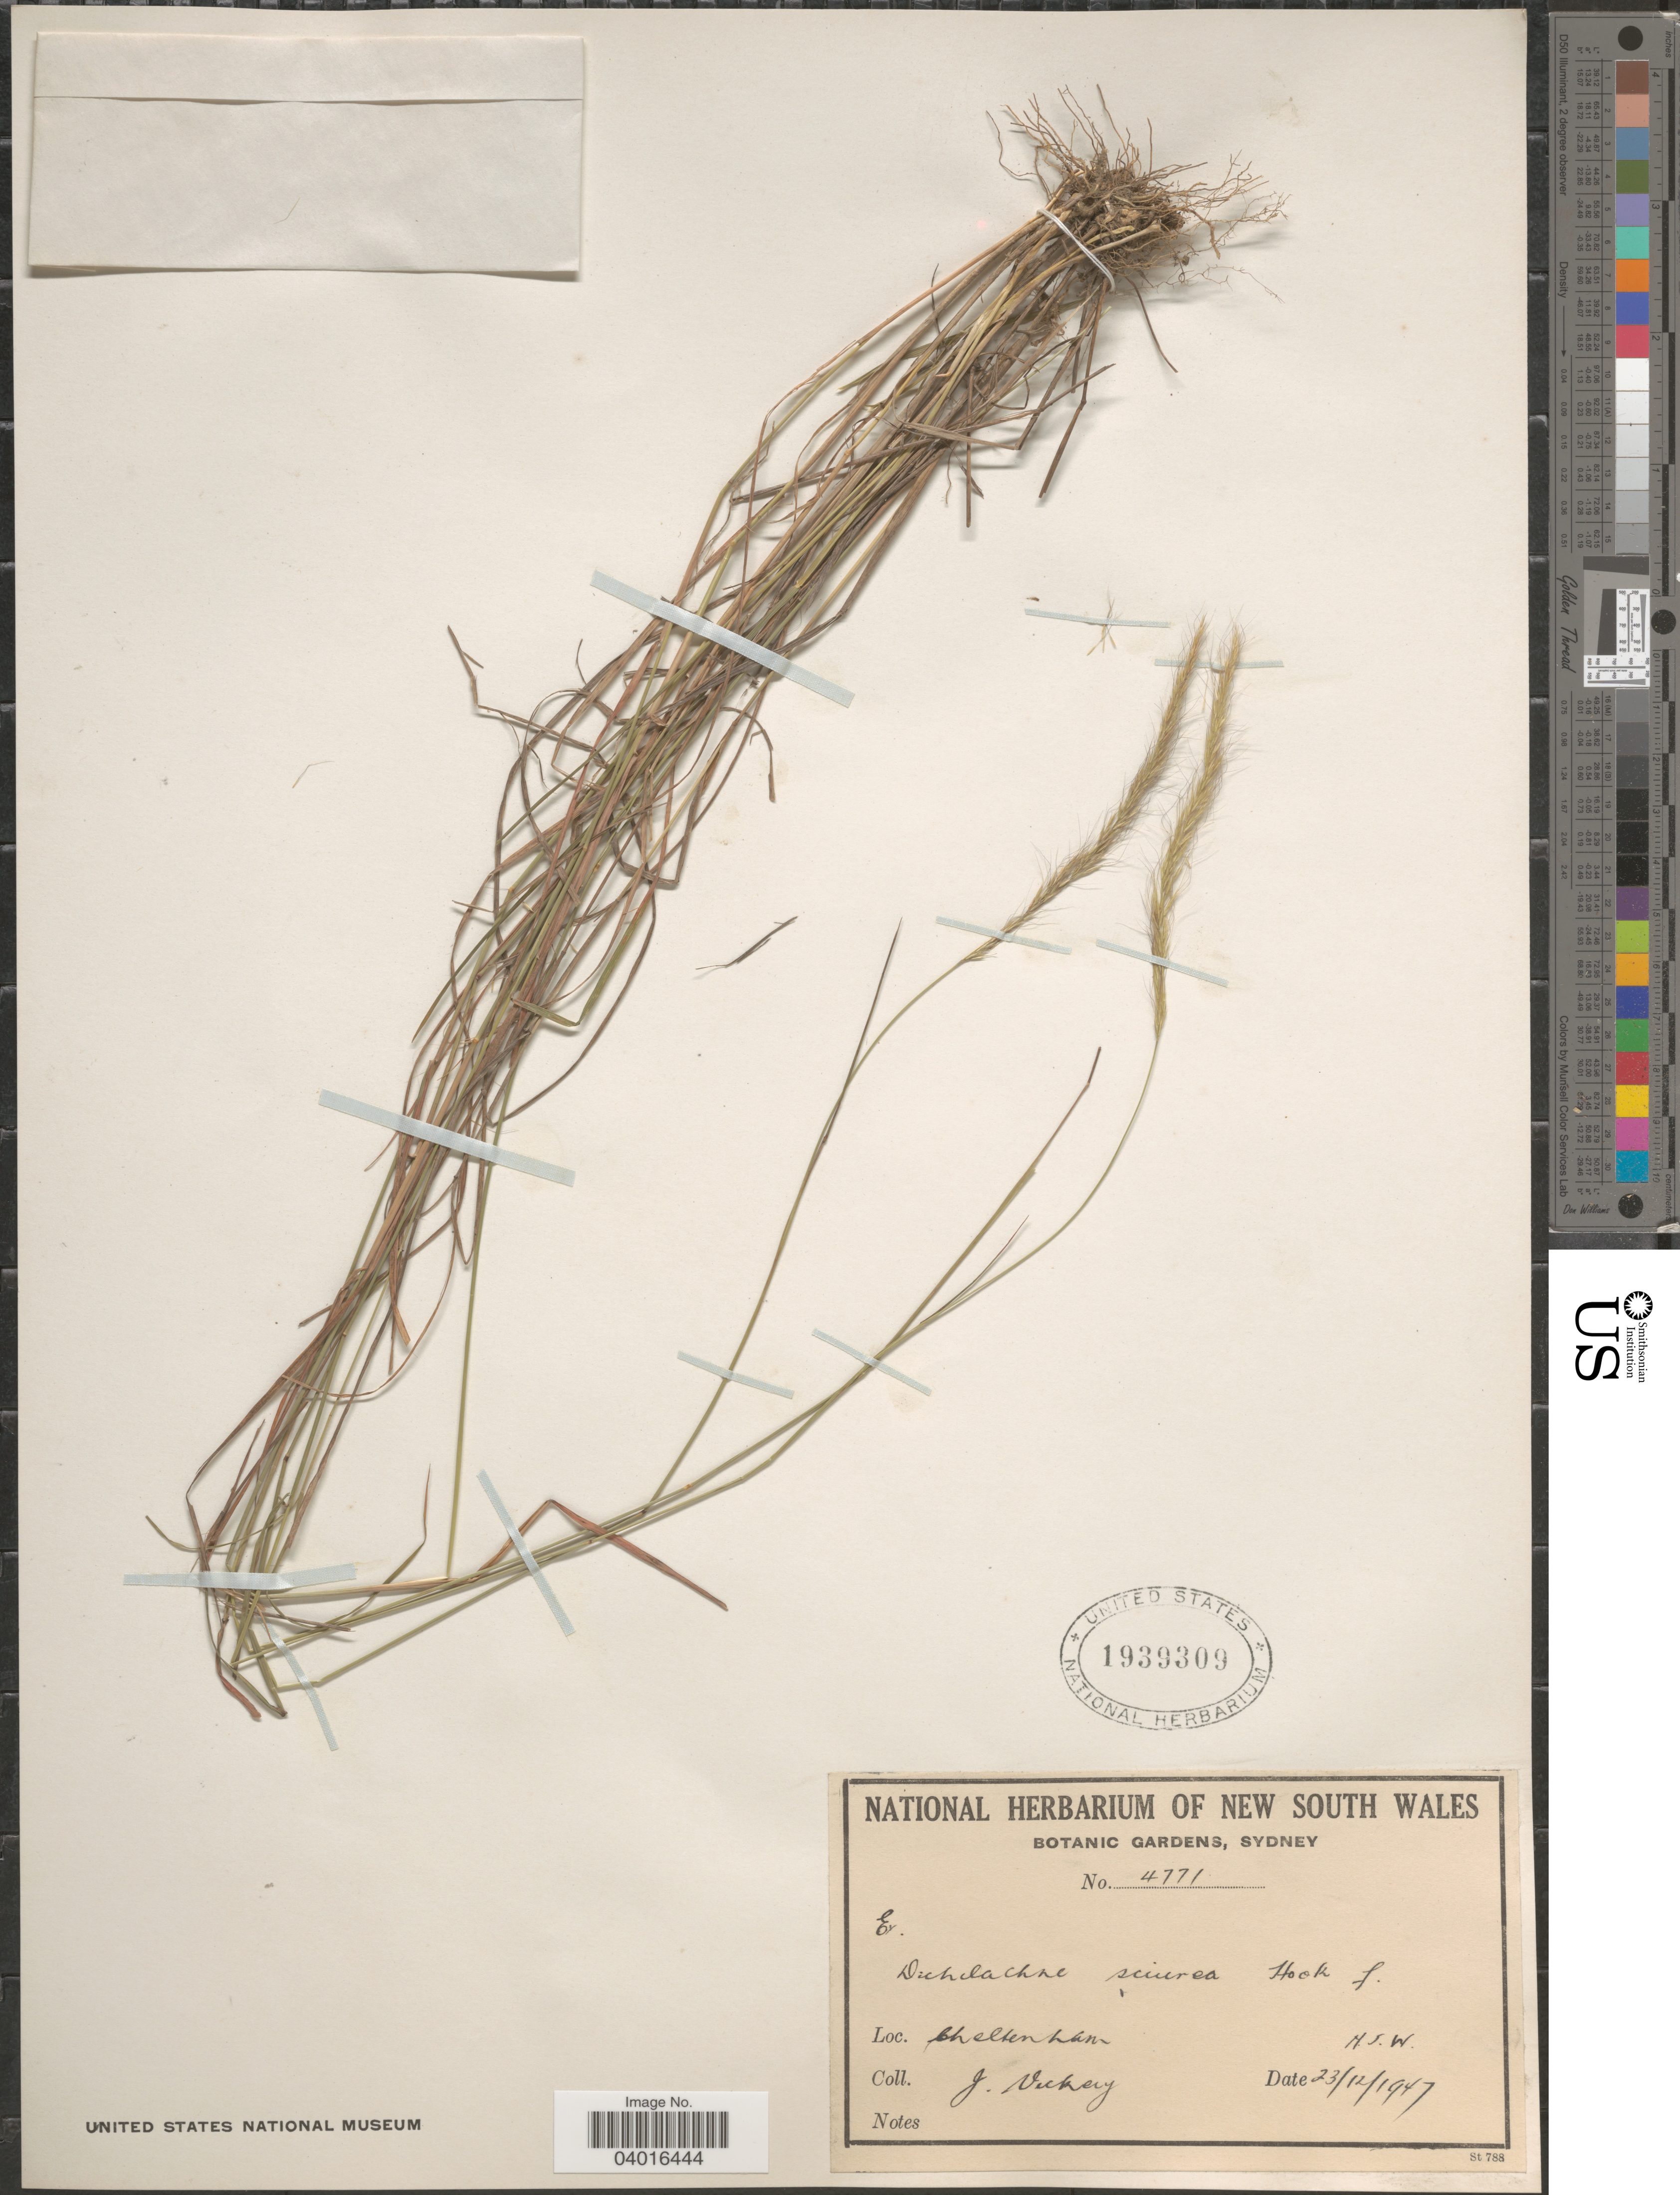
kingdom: Plantae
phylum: Tracheophyta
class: Liliopsida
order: Poales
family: Poaceae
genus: Dichelachne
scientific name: Dichelachne micrantha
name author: (Cav.) Domin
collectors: J. Vickery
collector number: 4771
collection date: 1947-12-23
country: Australia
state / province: New South Wales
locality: Cheltenham.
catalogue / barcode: US 1939309